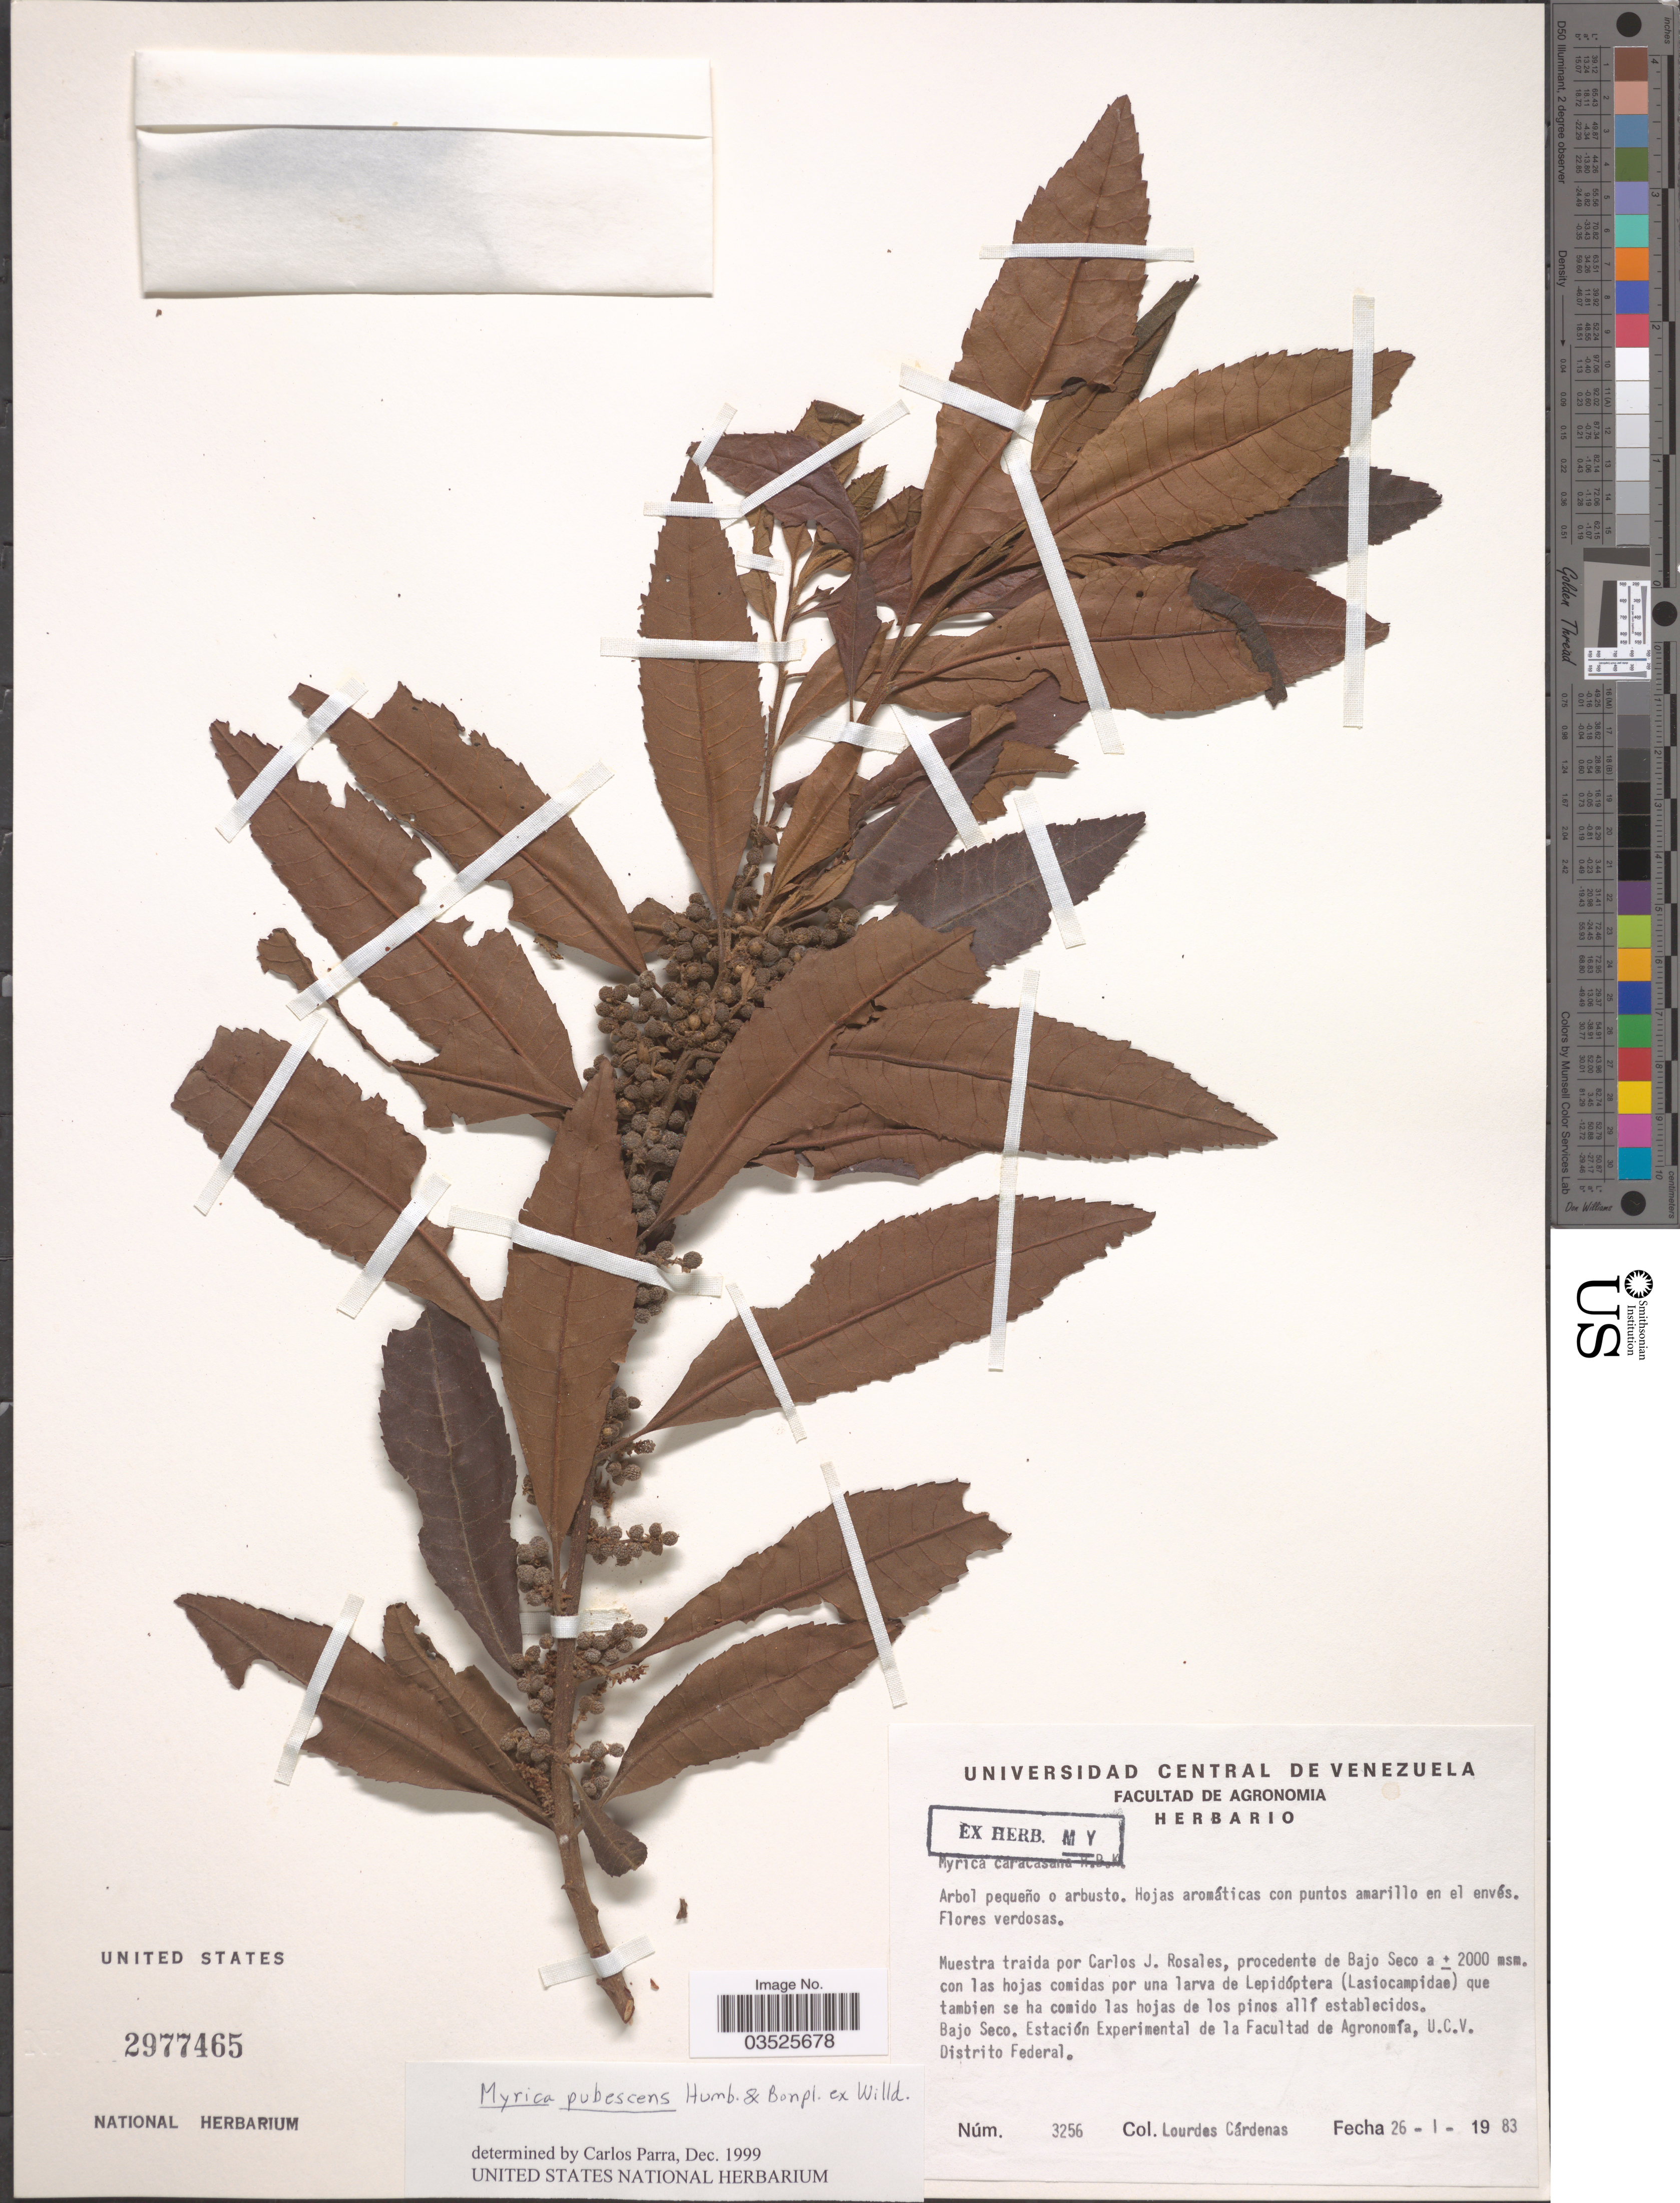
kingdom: Plantae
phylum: Tracheophyta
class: Magnoliopsida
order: Fagales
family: Myricaceae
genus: Morella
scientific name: Morella pubescens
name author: (Humb. & Bonpl. ex Willd.) Wilbur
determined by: Strong, M. T., (US), Smithsonian Institution - National Museum of Natural History (UNITED STATES)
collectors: L. Cárdenas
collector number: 3256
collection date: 1983-01-26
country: Venezuela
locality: Bajo Seco, Estación Experimental de la Facultad de Agronomía, U.C.V. Distrito Federal.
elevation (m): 2000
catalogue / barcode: US 2977465